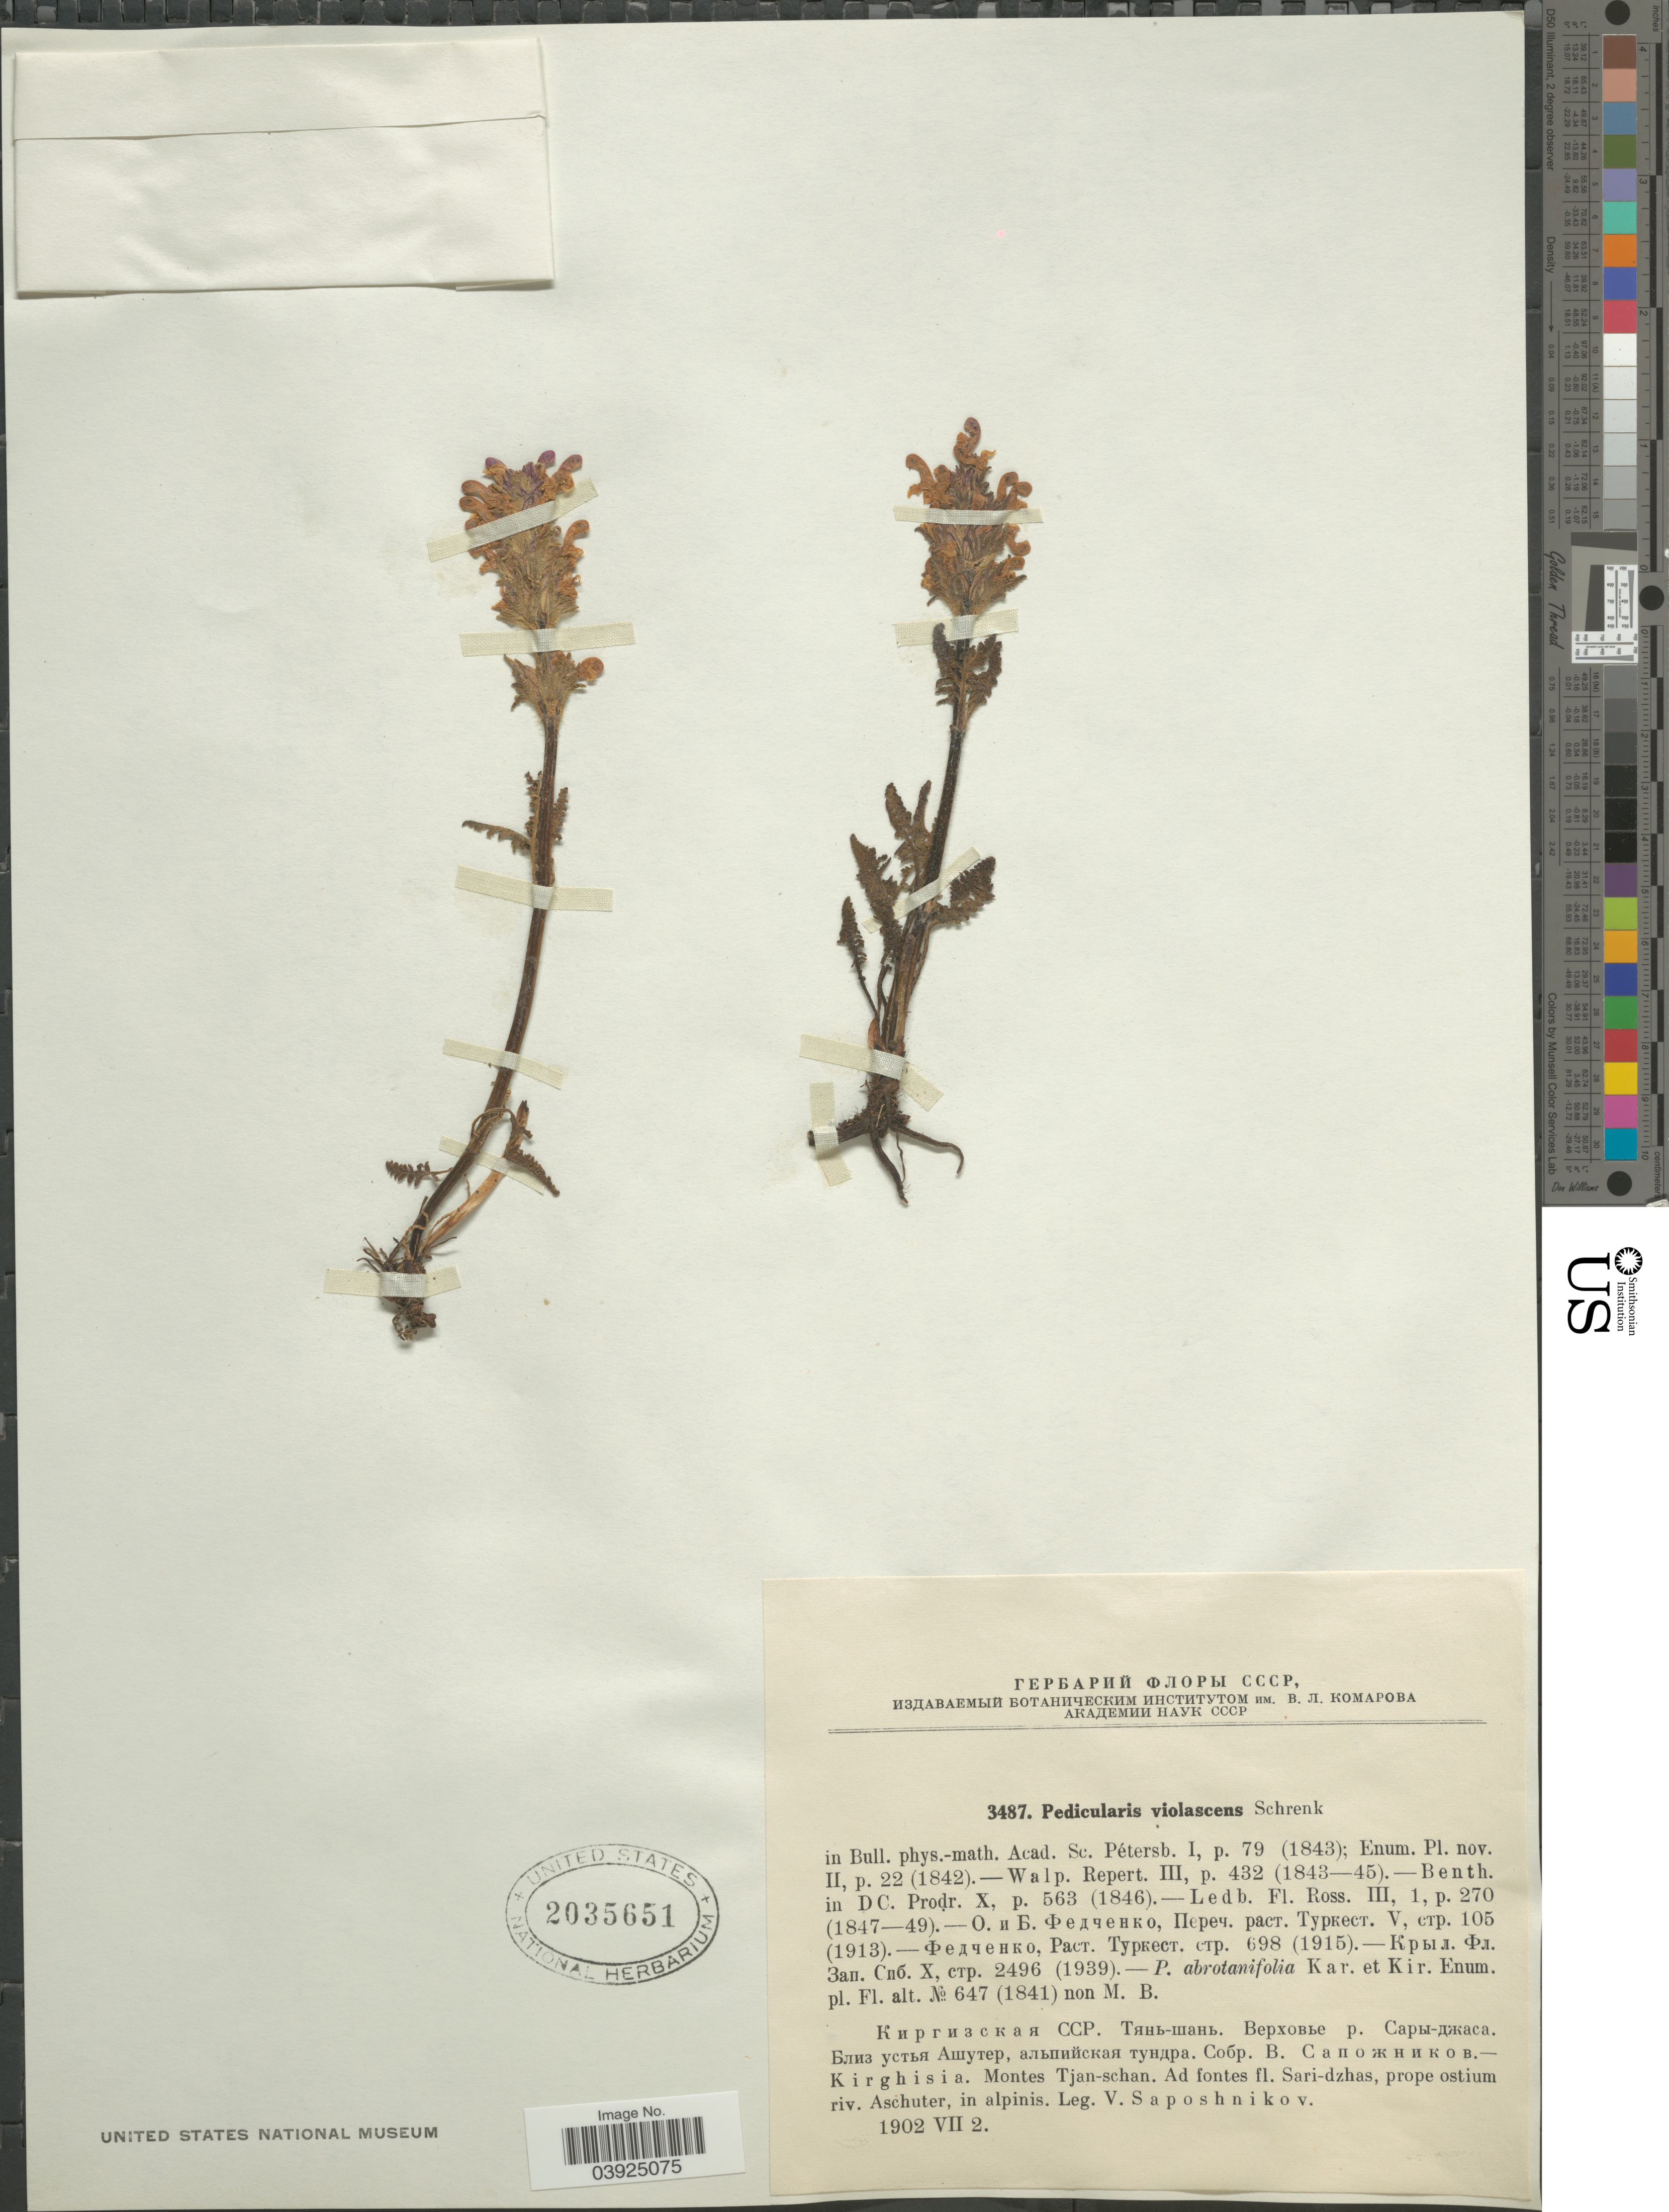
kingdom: Plantae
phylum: Tracheophyta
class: Magnoliopsida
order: Lamiales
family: Orobanchaceae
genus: Pedicularis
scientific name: Pedicularis violascens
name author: Schrenk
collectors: V. Saposhnikov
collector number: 3487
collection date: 1902-07-02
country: Kyrgyzstan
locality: Kirghisia. Montes Tjan-schan. Ad fontes fl. Sari-dzhas, prope ostium riv. Aschuter, in alpinis.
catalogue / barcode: US 2035651